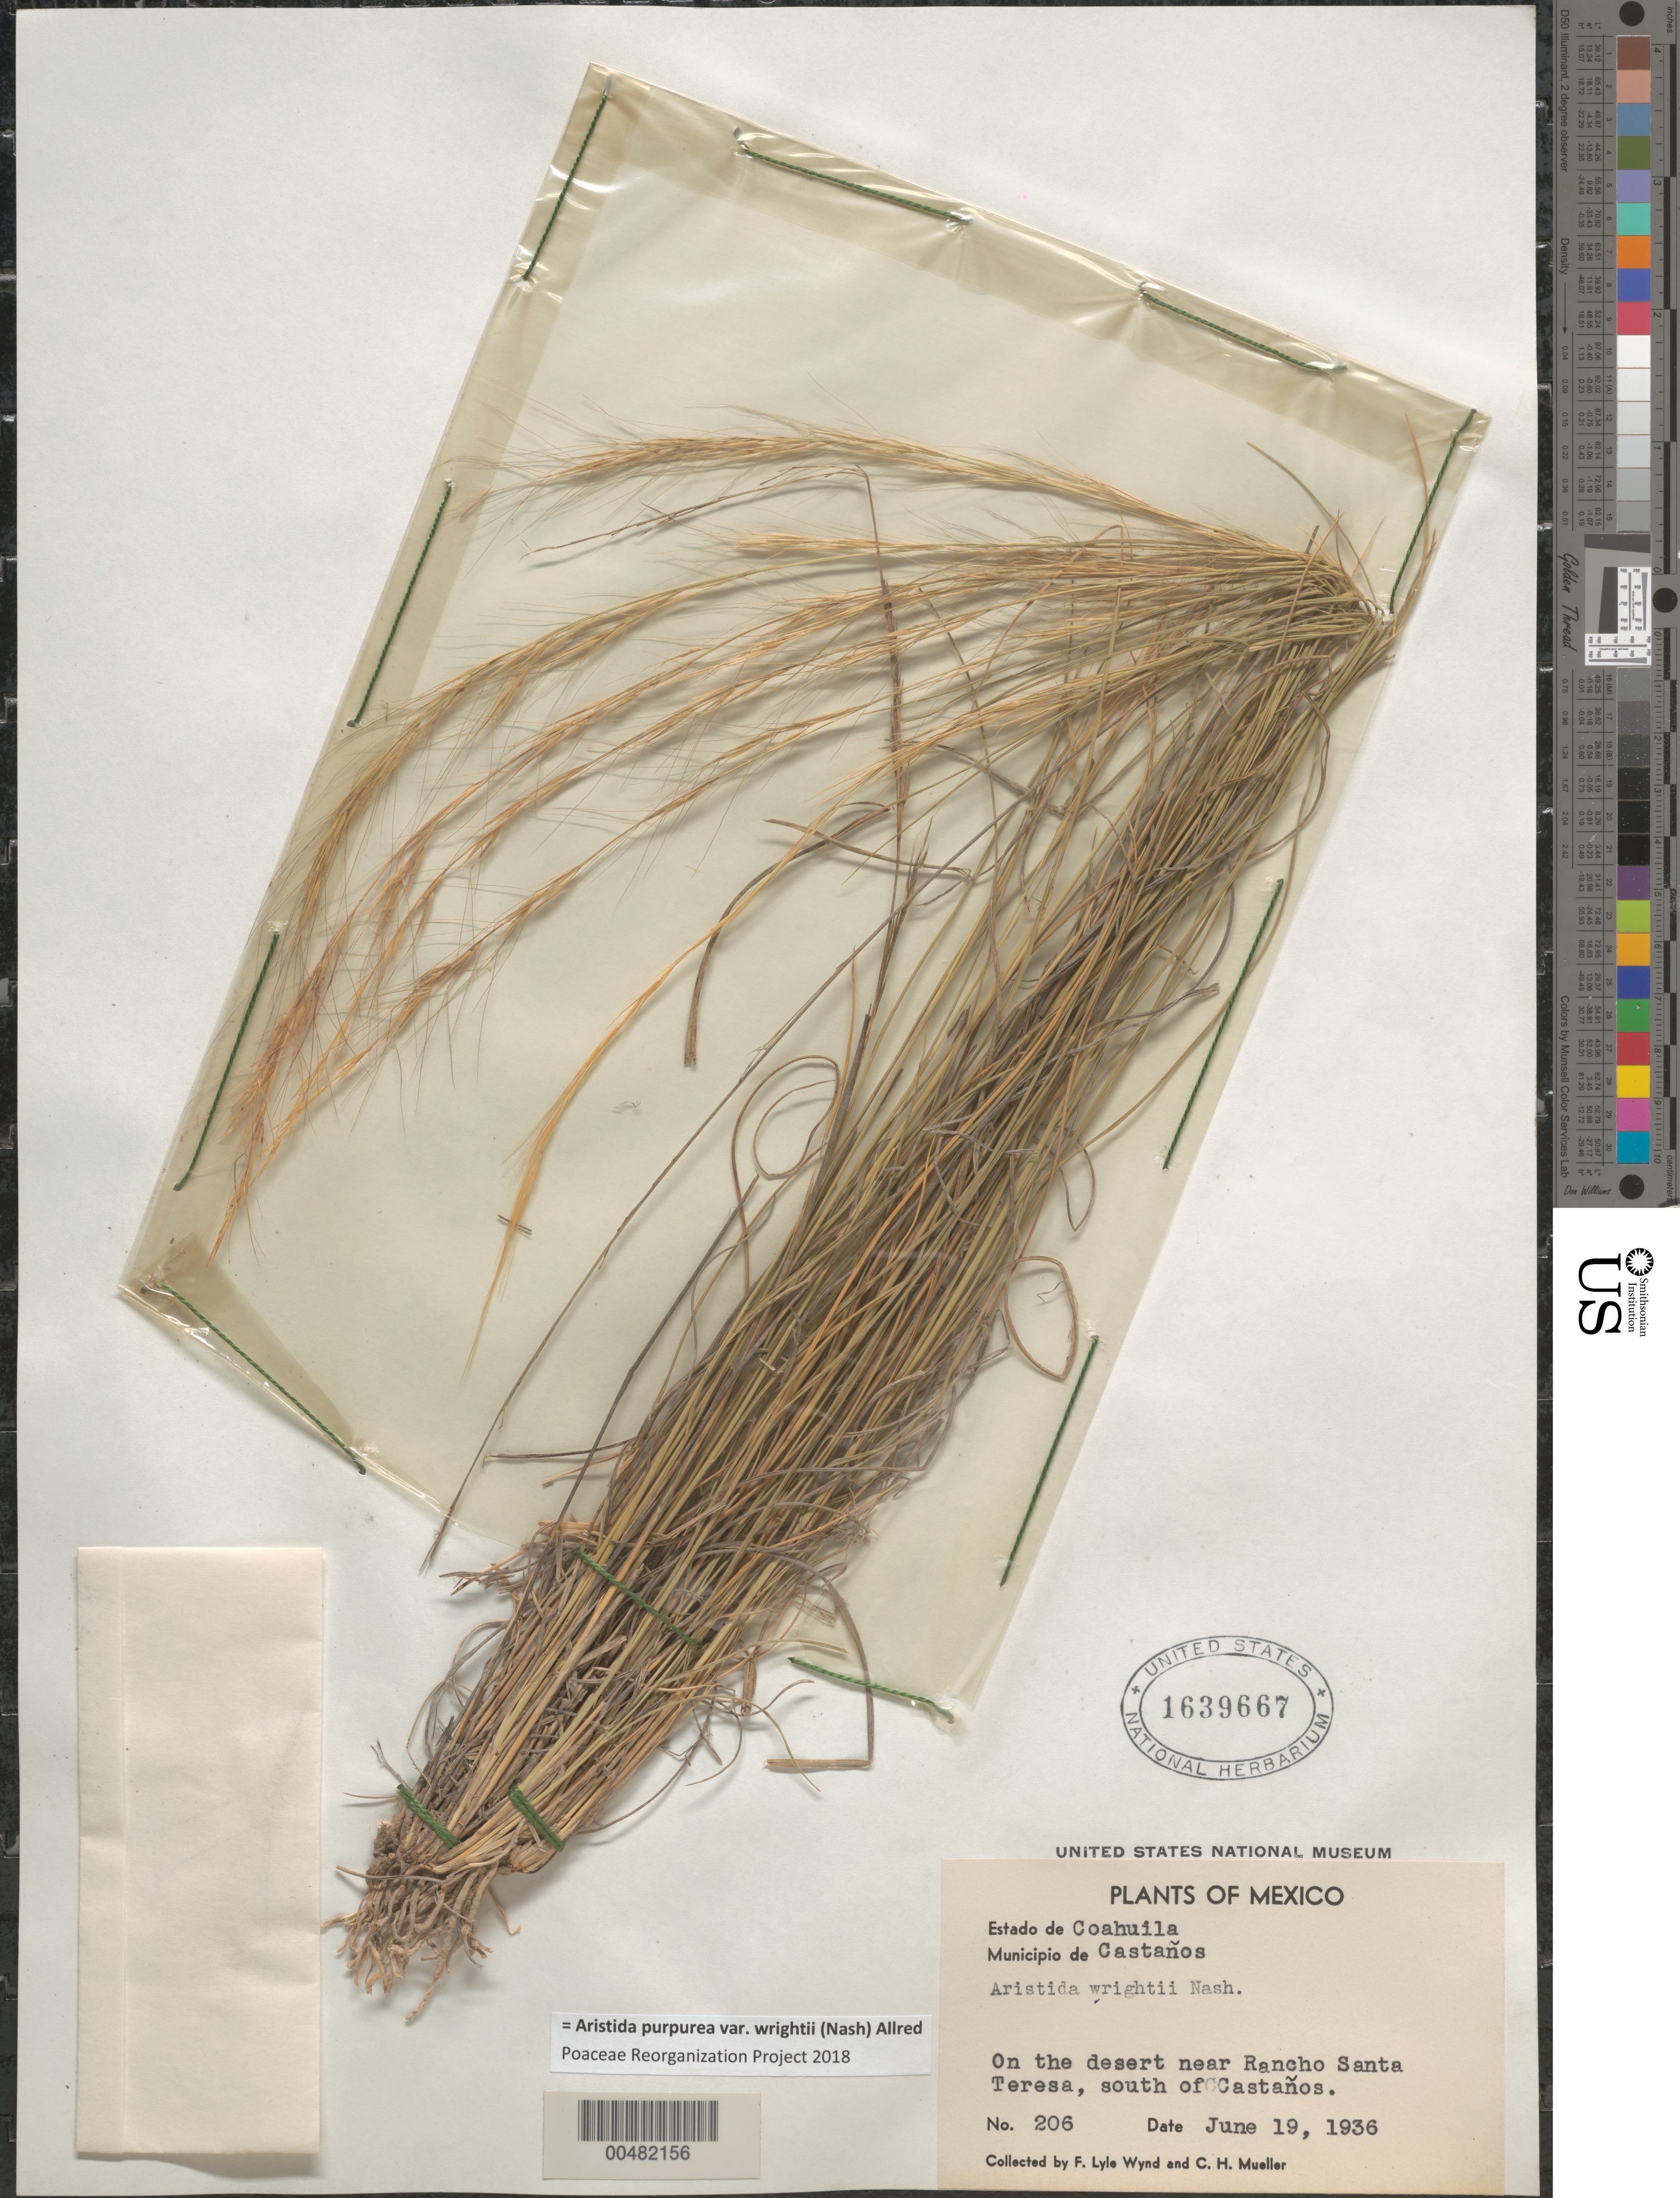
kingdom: Plantae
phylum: Tracheophyta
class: Liliopsida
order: Poales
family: Poaceae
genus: Aristida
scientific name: Aristida purpurea var. wrightii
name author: (Nash) Allred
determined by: Poaceae Reorganization Project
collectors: F. L. Wynd & C. H. Muller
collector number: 206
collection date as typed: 19 Jun 1936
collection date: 1936-06-19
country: Mexico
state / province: Coahuila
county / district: Castaños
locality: Near Rancho Santa Teresa, S of Castaños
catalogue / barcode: US 1639667